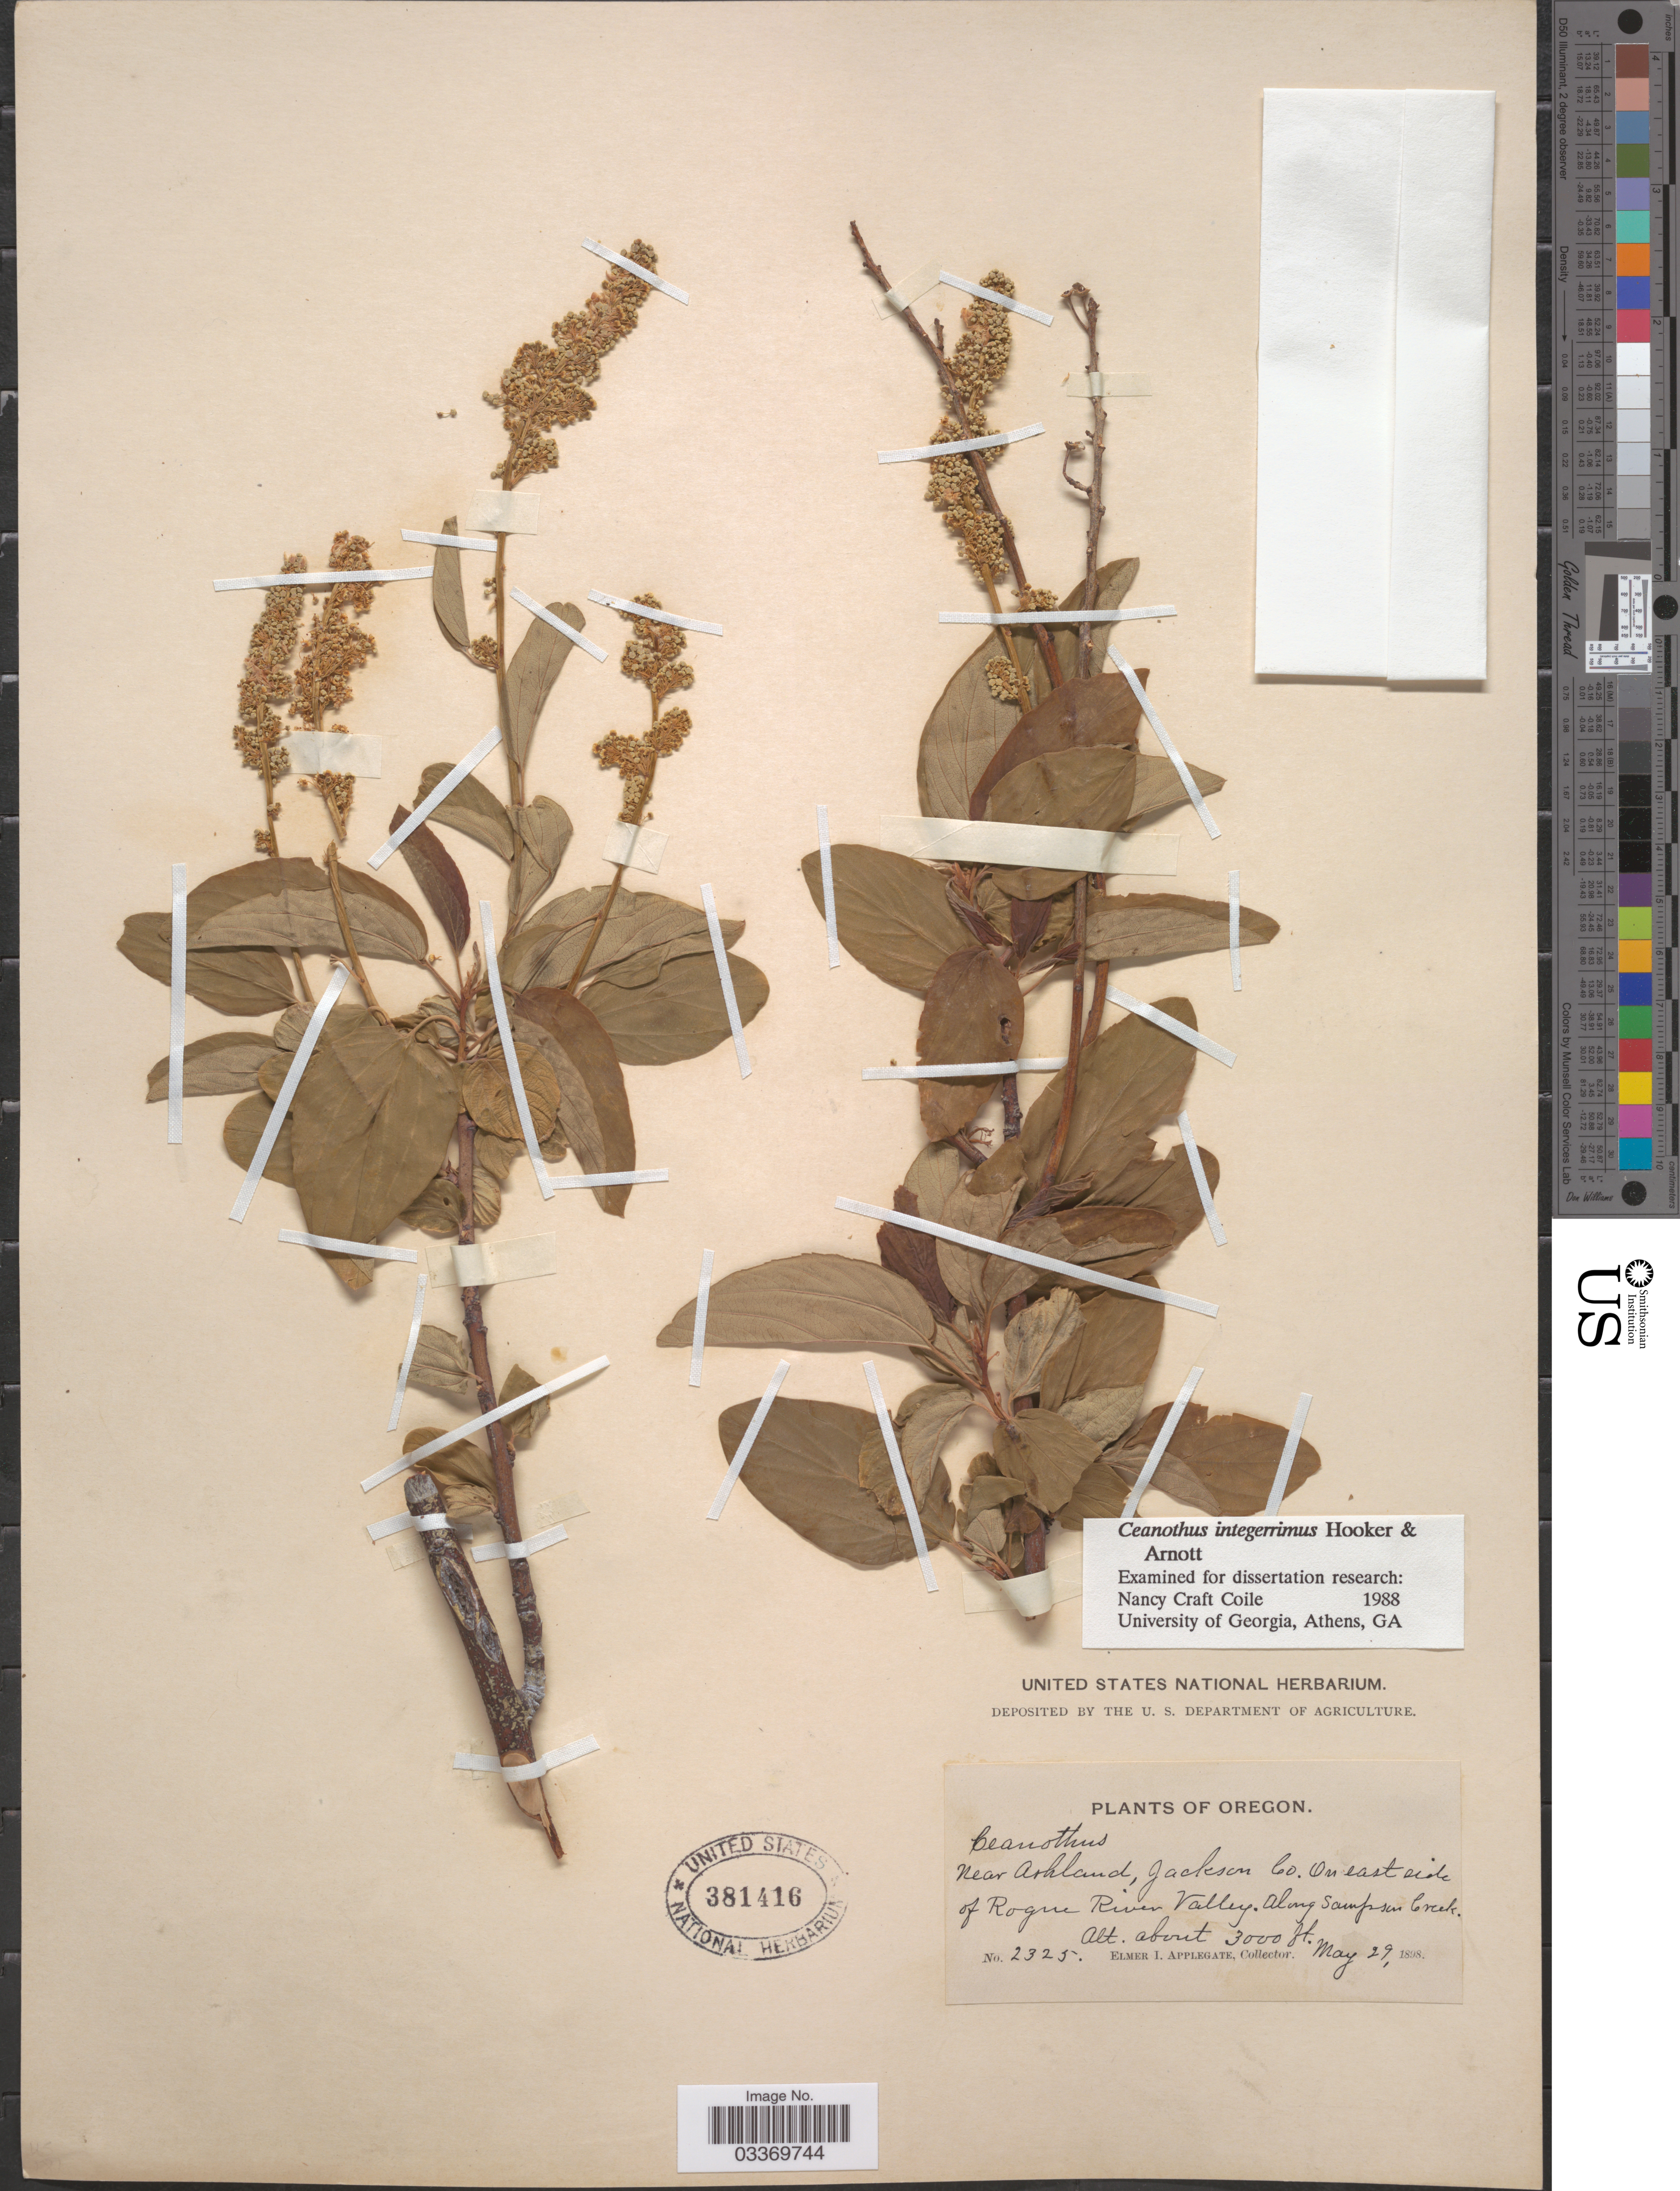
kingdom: Plantae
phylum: Tracheophyta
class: Magnoliopsida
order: Rosales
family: Rhamnaceae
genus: Ceanothus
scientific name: Ceanothus integerrimus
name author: Hook. & Arn.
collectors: E. I. Applegate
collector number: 2325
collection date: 1898-05-29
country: United States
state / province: Oregon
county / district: Jackson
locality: Near Ashland, Jackson Co. On east side of Rogue River Valley. Along Sampson Creek.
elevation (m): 914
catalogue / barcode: US 381416